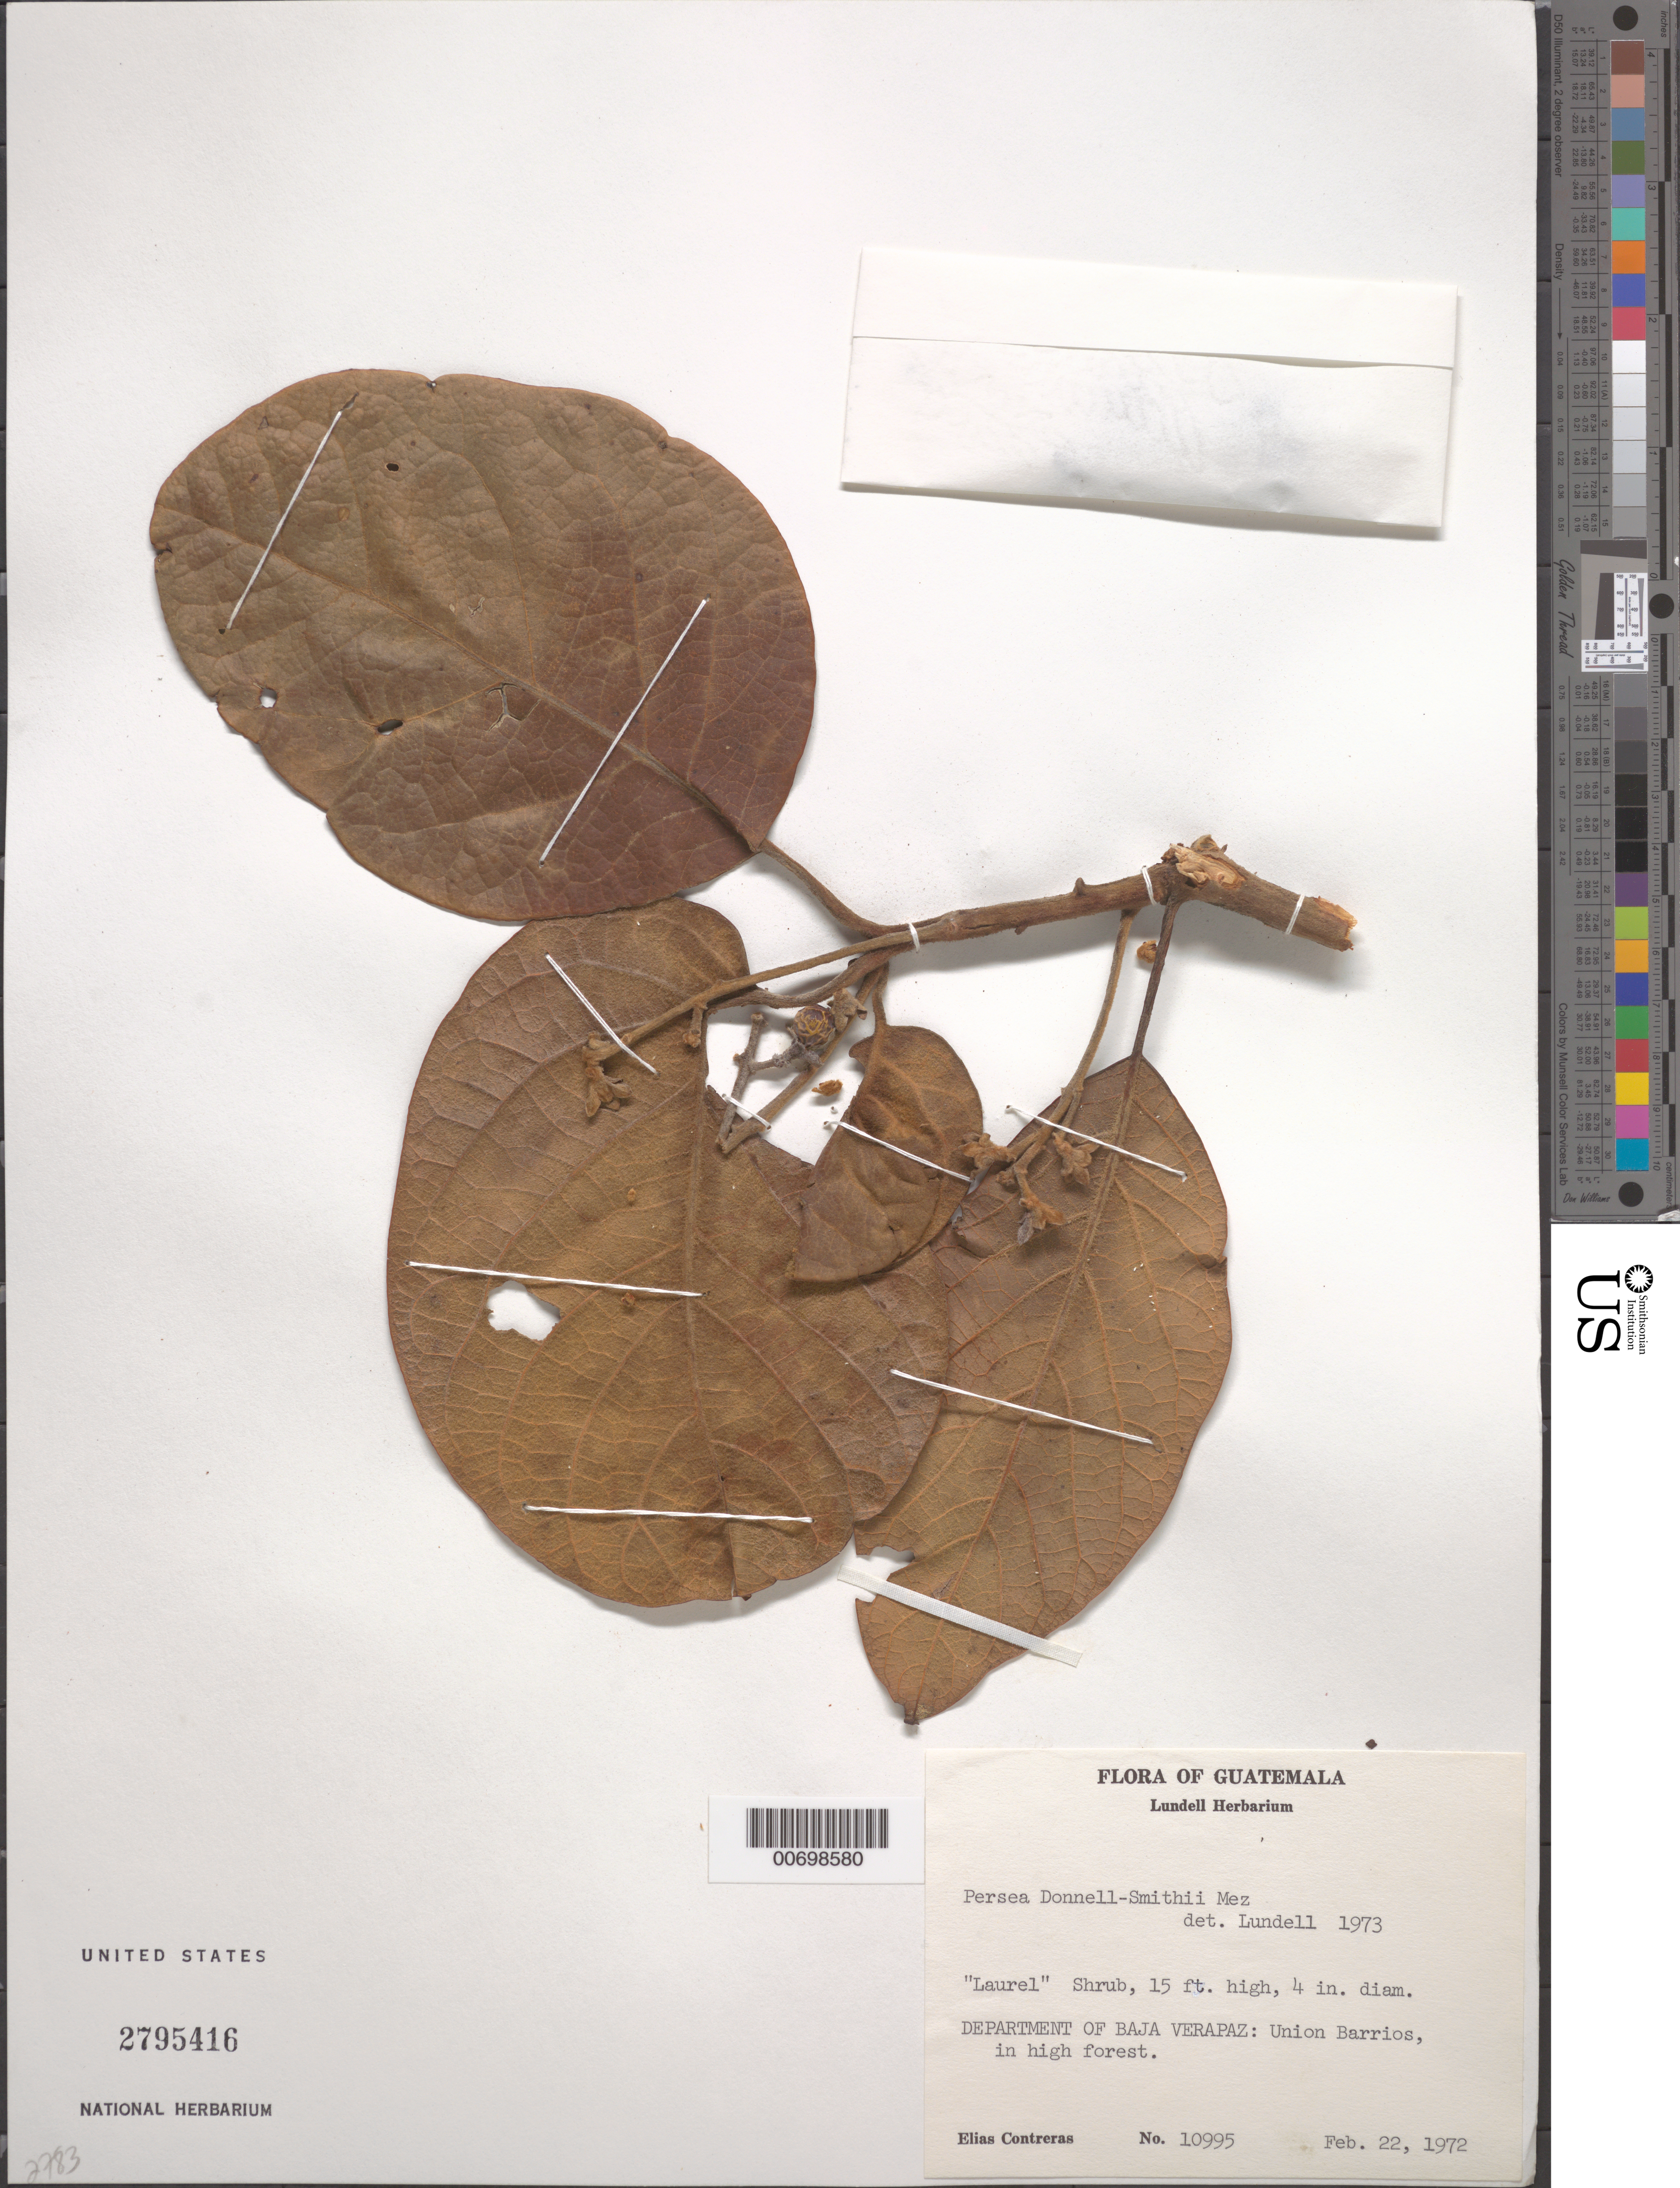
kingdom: Plantae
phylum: Tracheophyta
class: Magnoliopsida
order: Laurales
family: Lauraceae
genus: Persea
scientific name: Persea donnell-smithii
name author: Mez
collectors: E. Contreras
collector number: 10995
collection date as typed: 22 Feb 1972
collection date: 1972-02-22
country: Guatemala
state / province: Baja Verapaz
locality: Union Barrios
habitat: In high forest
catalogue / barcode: US 2795416